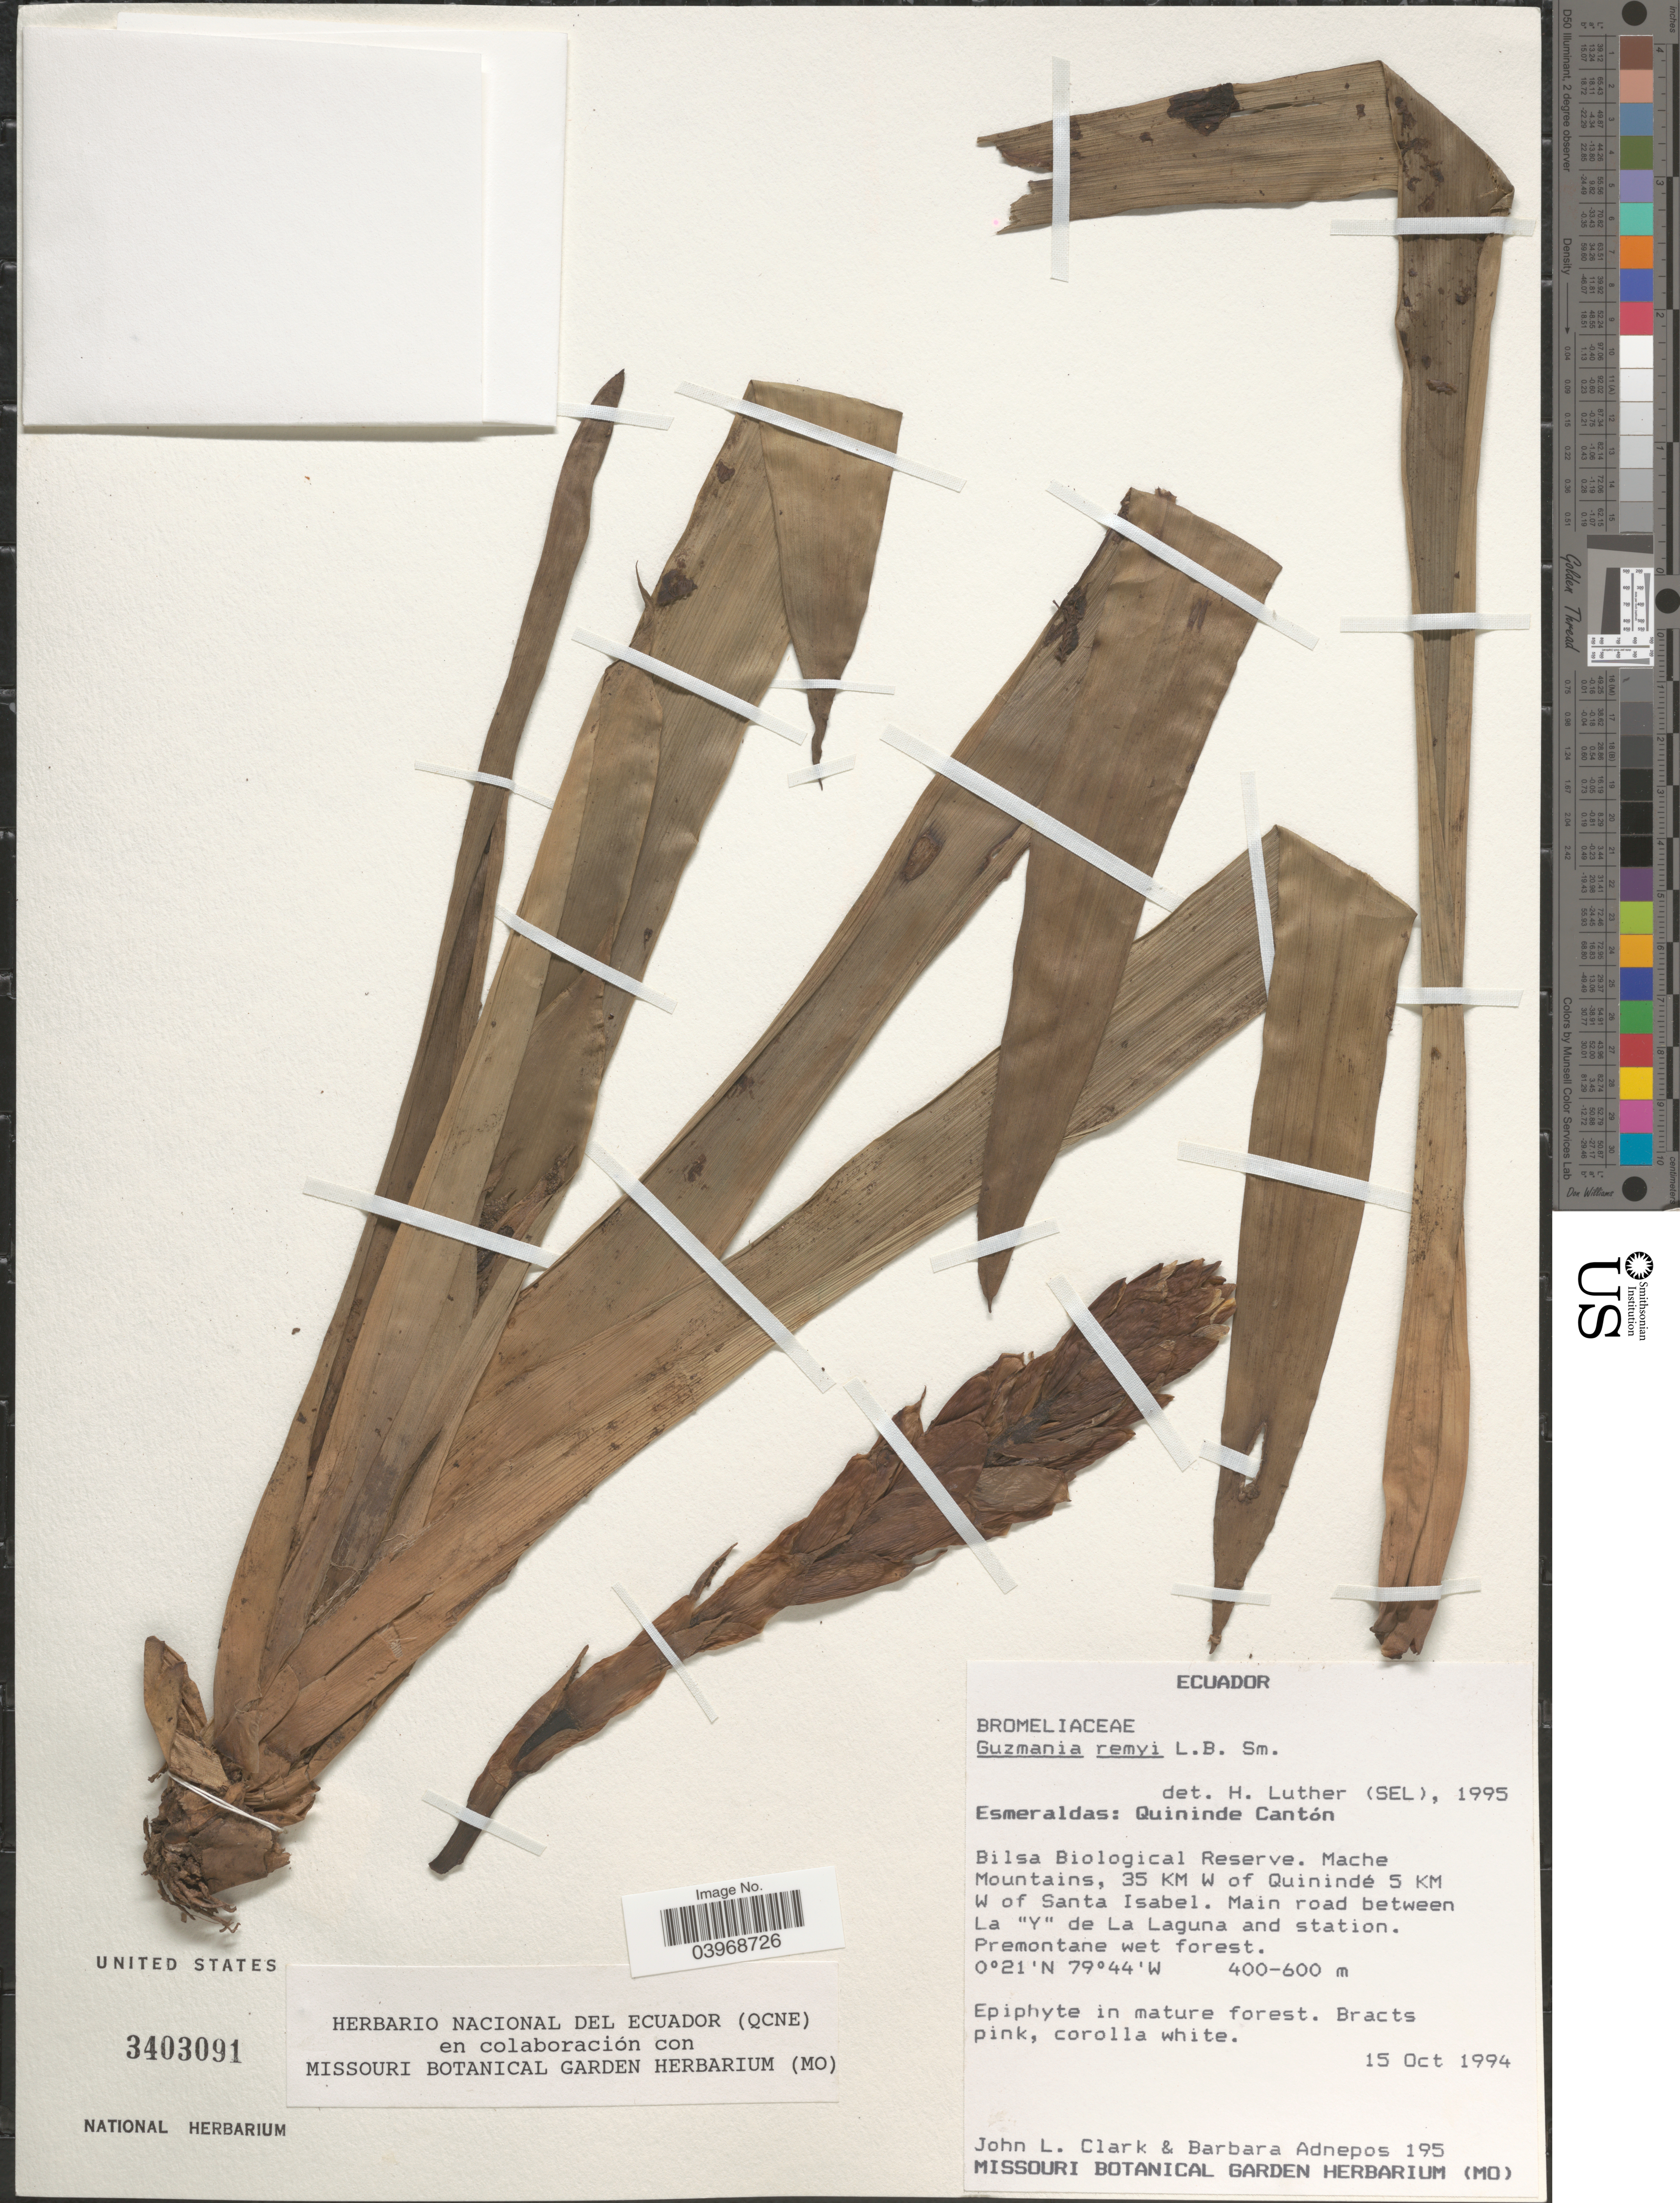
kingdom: Plantae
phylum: Tracheophyta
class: Liliopsida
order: Poales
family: Bromeliaceae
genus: Guzmania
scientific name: Guzmania remyi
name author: L.B. Sm.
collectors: J. L. Clark & B. Adnepos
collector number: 195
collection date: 1994-10-15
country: Ecuador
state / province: Esmeraldas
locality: Quininde Cantón. Bilsa Biological Reserve. Mache Mountains, 35 KM W of Quinindé 5 KM W of Santa Isabel. Main road between La 'Y' de Laguna and station. Premontane wet forest.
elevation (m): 400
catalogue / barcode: US 3403091